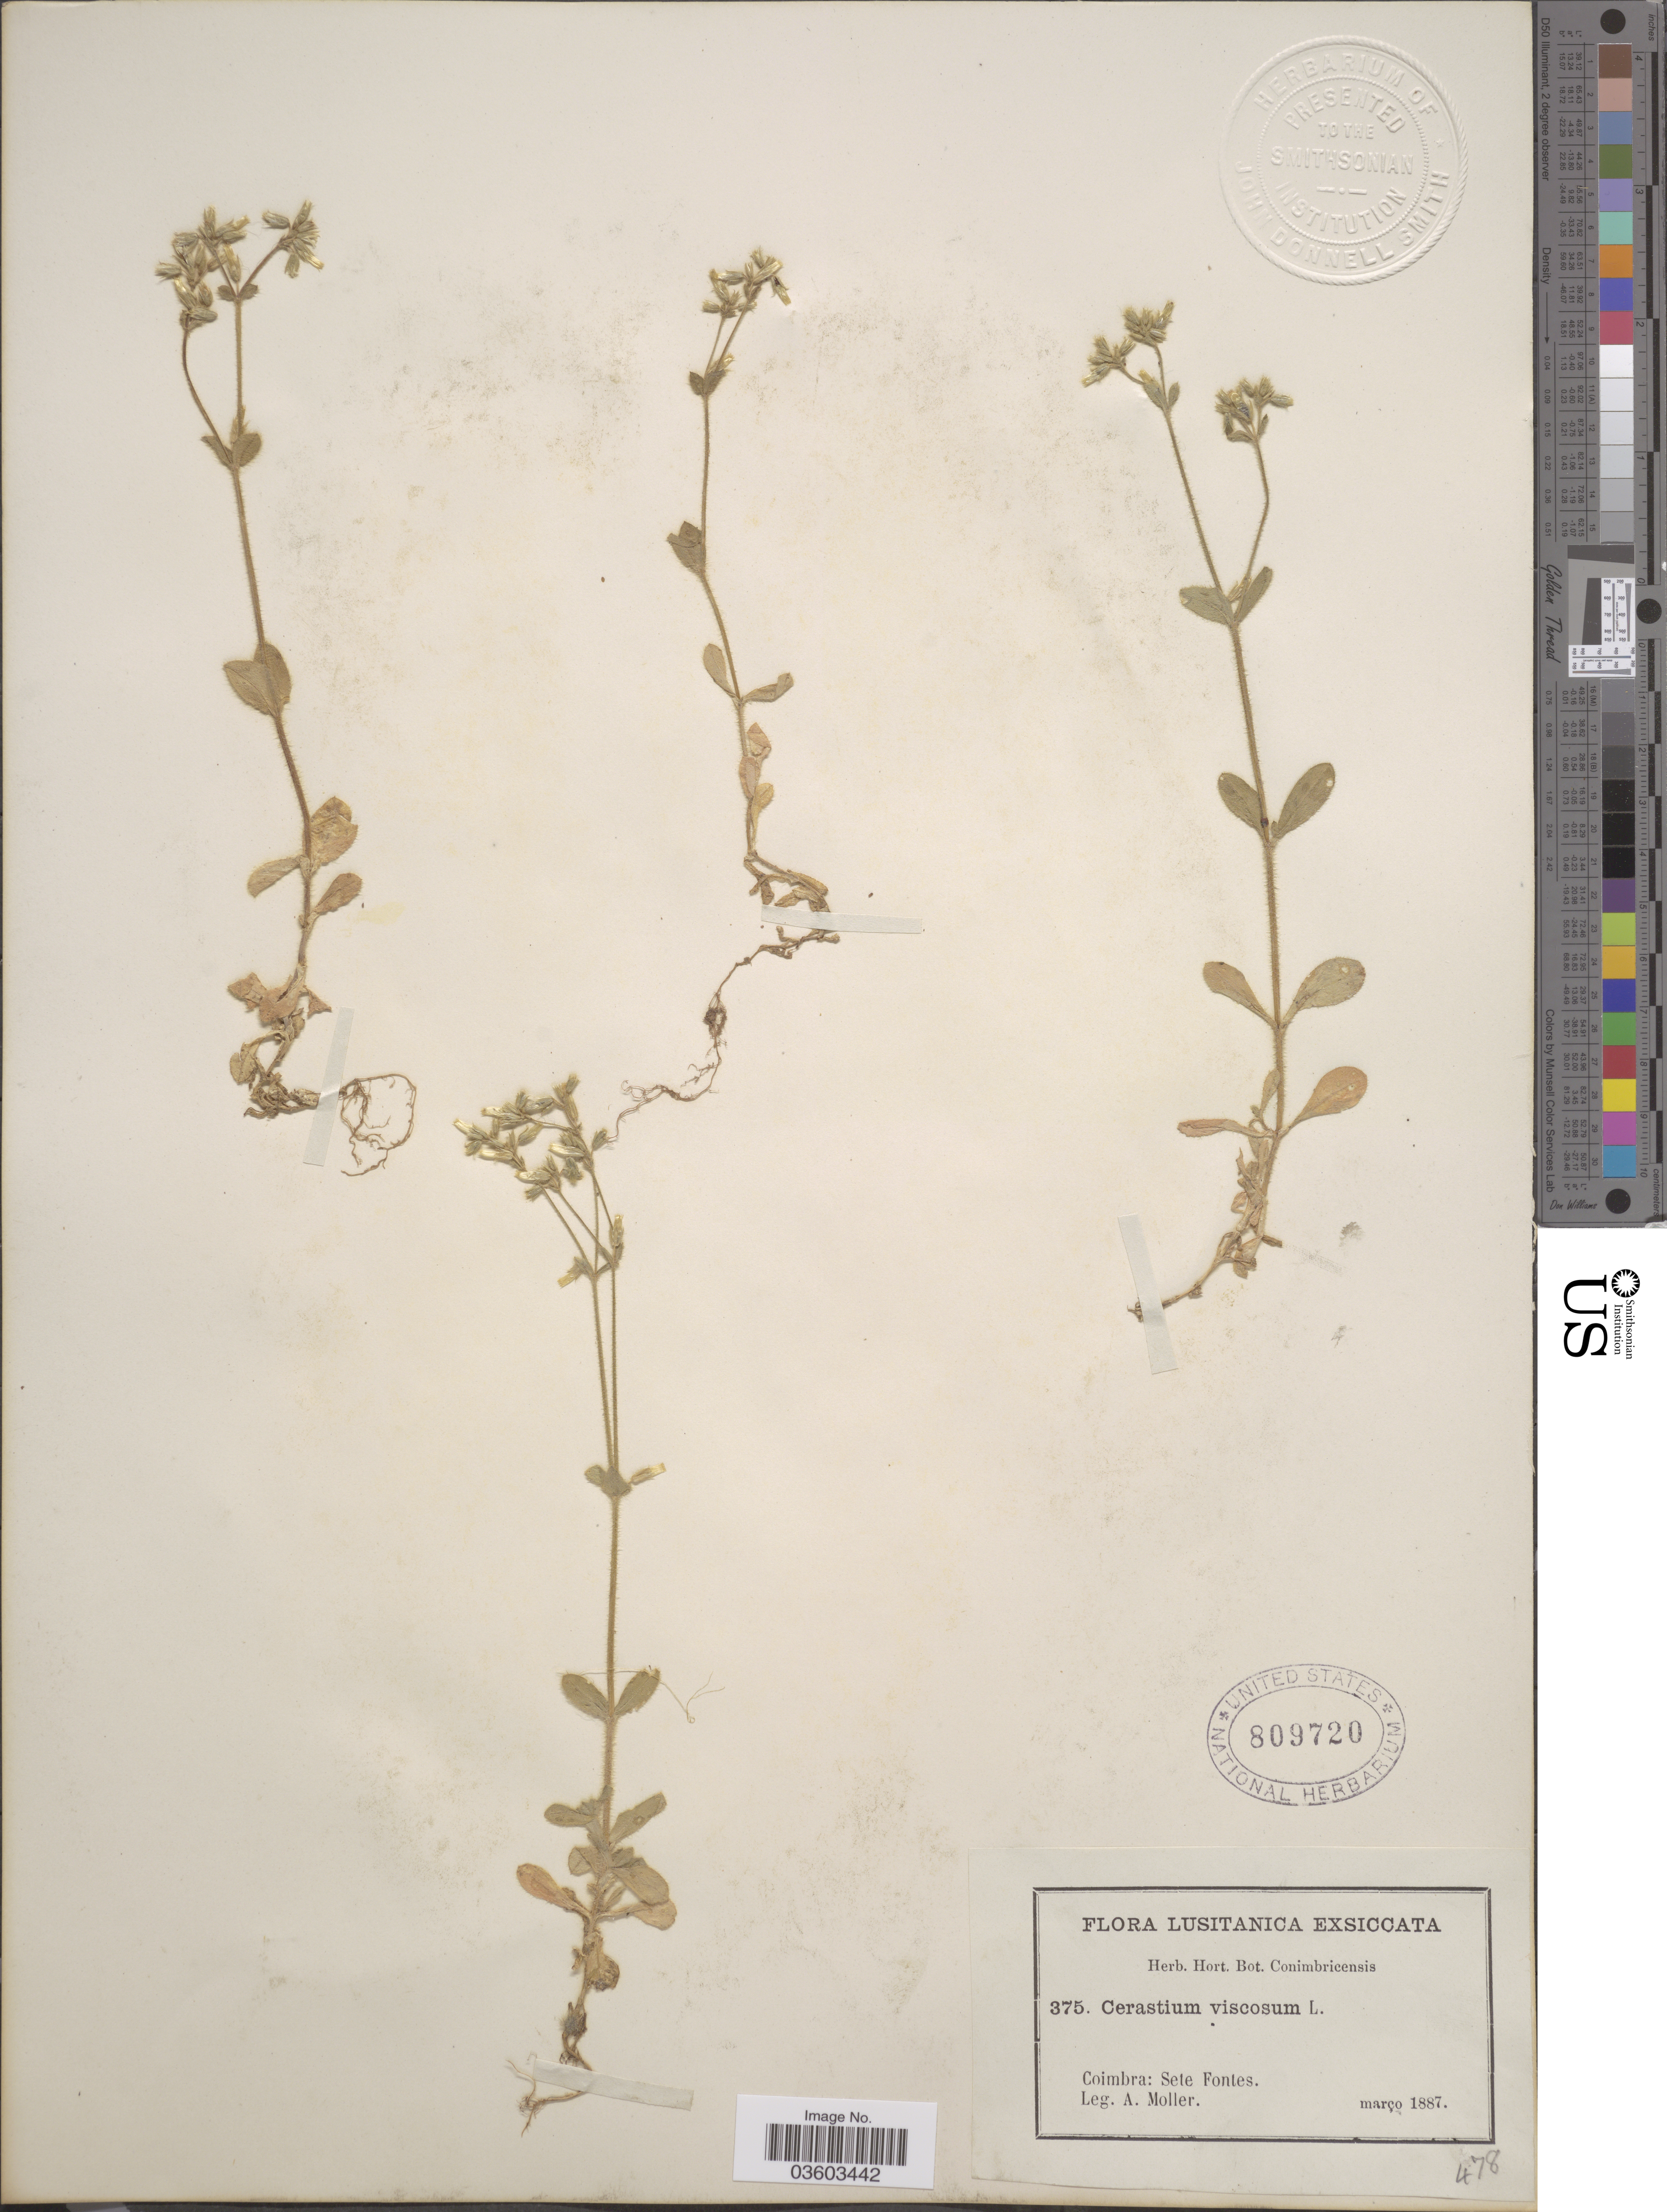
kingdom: Plantae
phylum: Tracheophyta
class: Magnoliopsida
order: Caryophyllales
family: Caryophyllaceae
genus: Cerastium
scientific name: Cerastium viscosum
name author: L.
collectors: A. Moller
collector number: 375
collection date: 1887-03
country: Portugal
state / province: Coimbra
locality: Lusitanica. Sete Fontes.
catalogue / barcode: US 809720